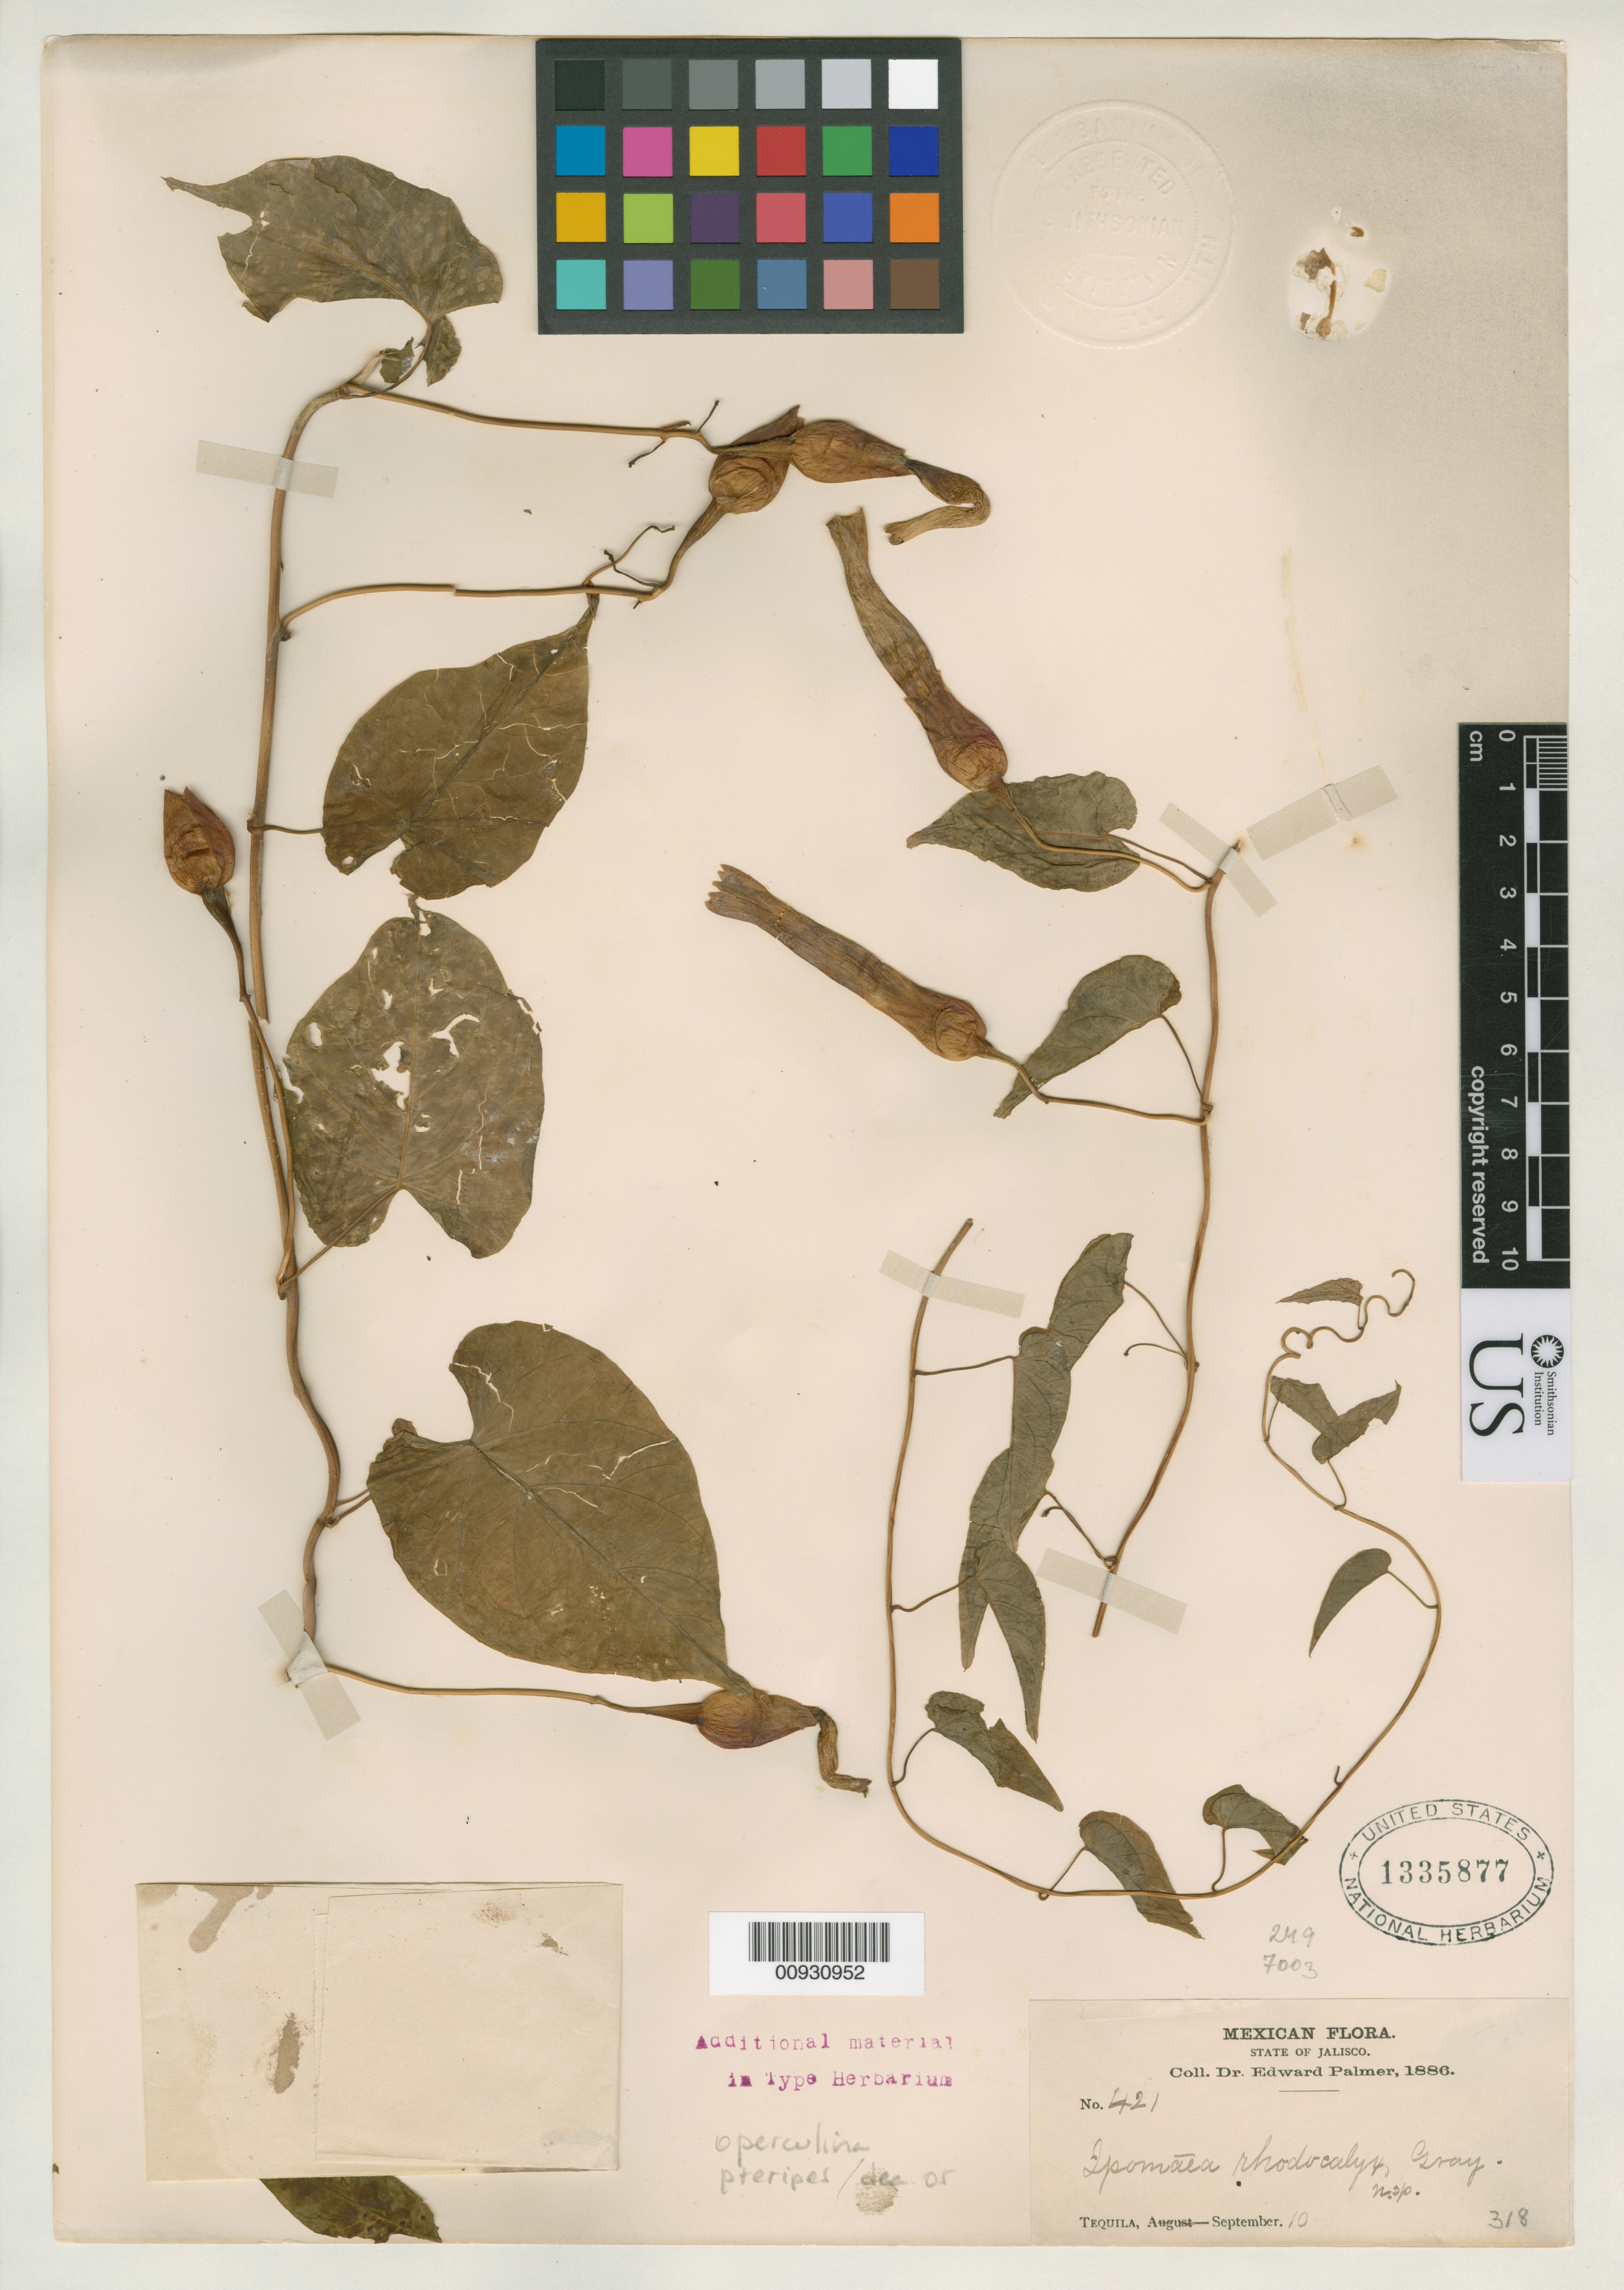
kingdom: Plantae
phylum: Tracheophyta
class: Magnoliopsida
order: Solanales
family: Convolvulaceae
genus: Ipomoea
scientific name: Ipomoea rhodocalyx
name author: A. Gray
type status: Isotype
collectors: E. Palmer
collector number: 421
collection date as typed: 10 Sep 1886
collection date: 1886-09-10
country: Mexico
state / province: Jalisco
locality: Tequila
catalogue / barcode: US 1335877